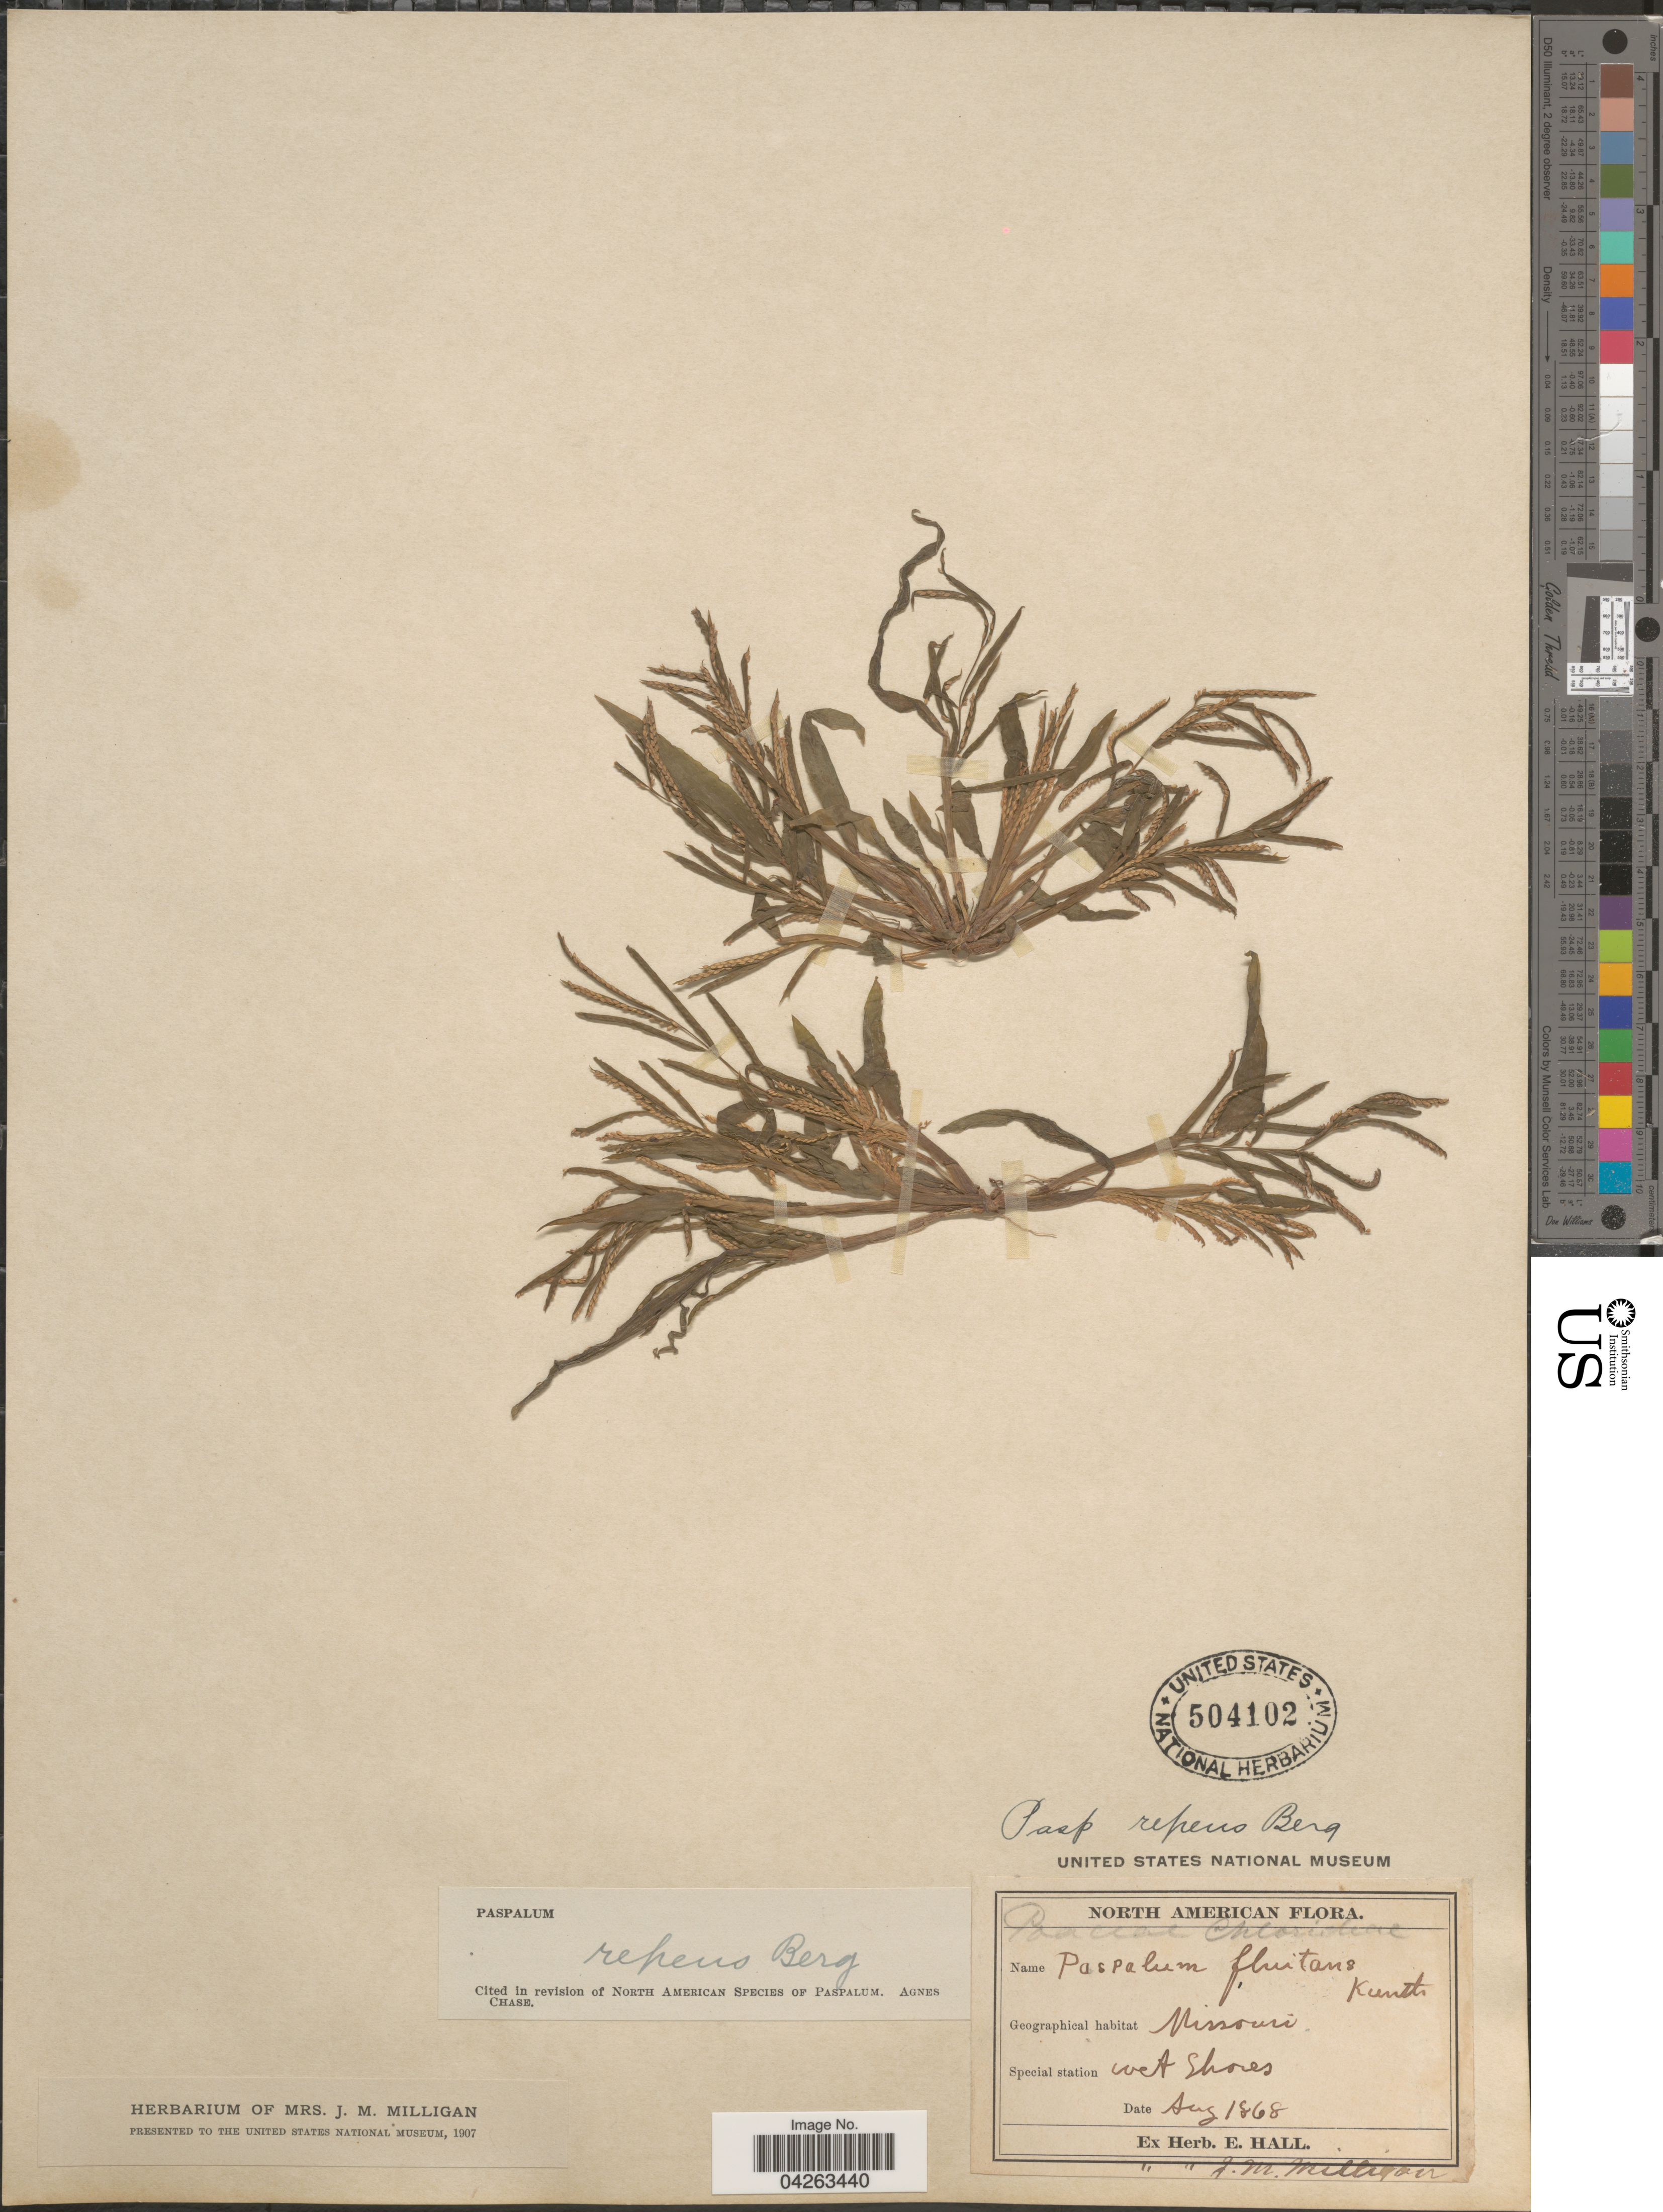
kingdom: Plantae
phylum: Tracheophyta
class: Liliopsida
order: Poales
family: Poaceae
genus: Paspalum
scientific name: Paspalum repens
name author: P.J. Bergius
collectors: J. Milligan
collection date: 1868-08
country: United States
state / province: Missouri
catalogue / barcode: US 504102